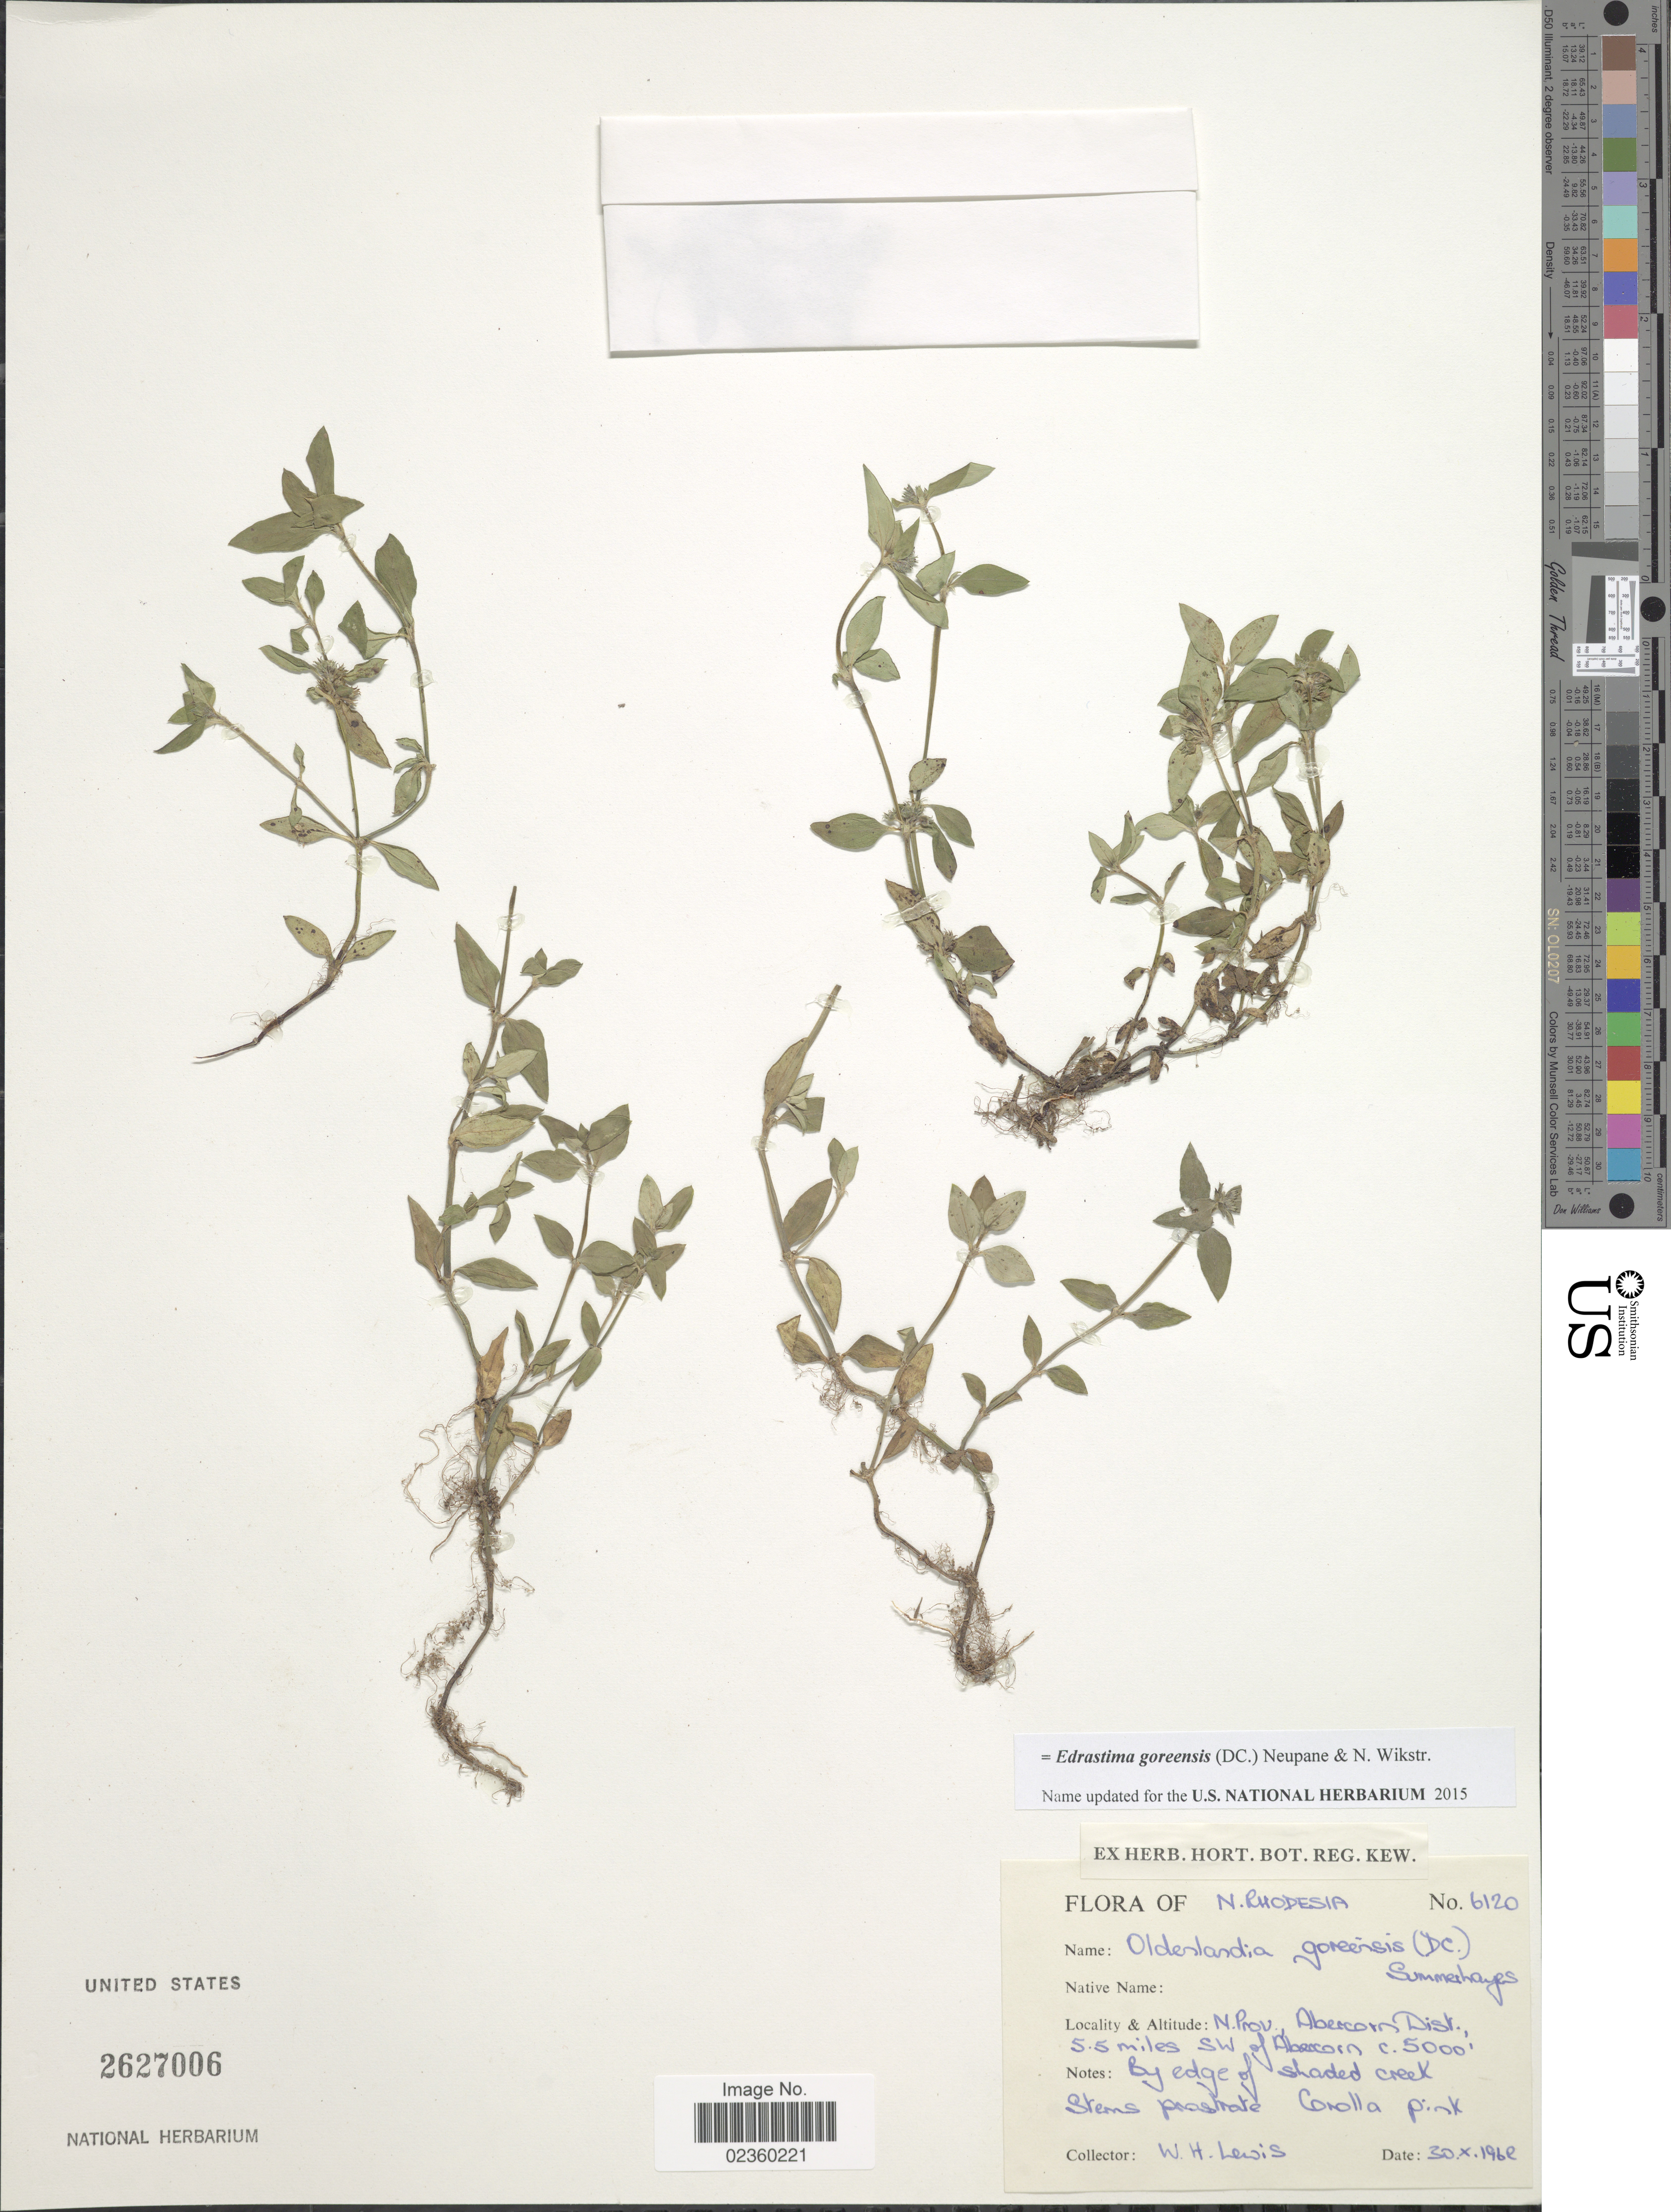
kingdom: Plantae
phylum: Tracheophyta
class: Magnoliopsida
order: Gentianales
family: Rubiaceae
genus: Edrastima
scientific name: Edrastima goreensis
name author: (DC.) Neupane & N. Wikstr.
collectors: W. H. Lewis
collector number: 6120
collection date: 1962-10-30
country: Zambia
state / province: Northern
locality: N.Rhodesia, N.Prov. Abercorn Dist., 5.5 miles SW of Abercorn, By edge of shaded creek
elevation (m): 1524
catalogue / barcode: US 2627006